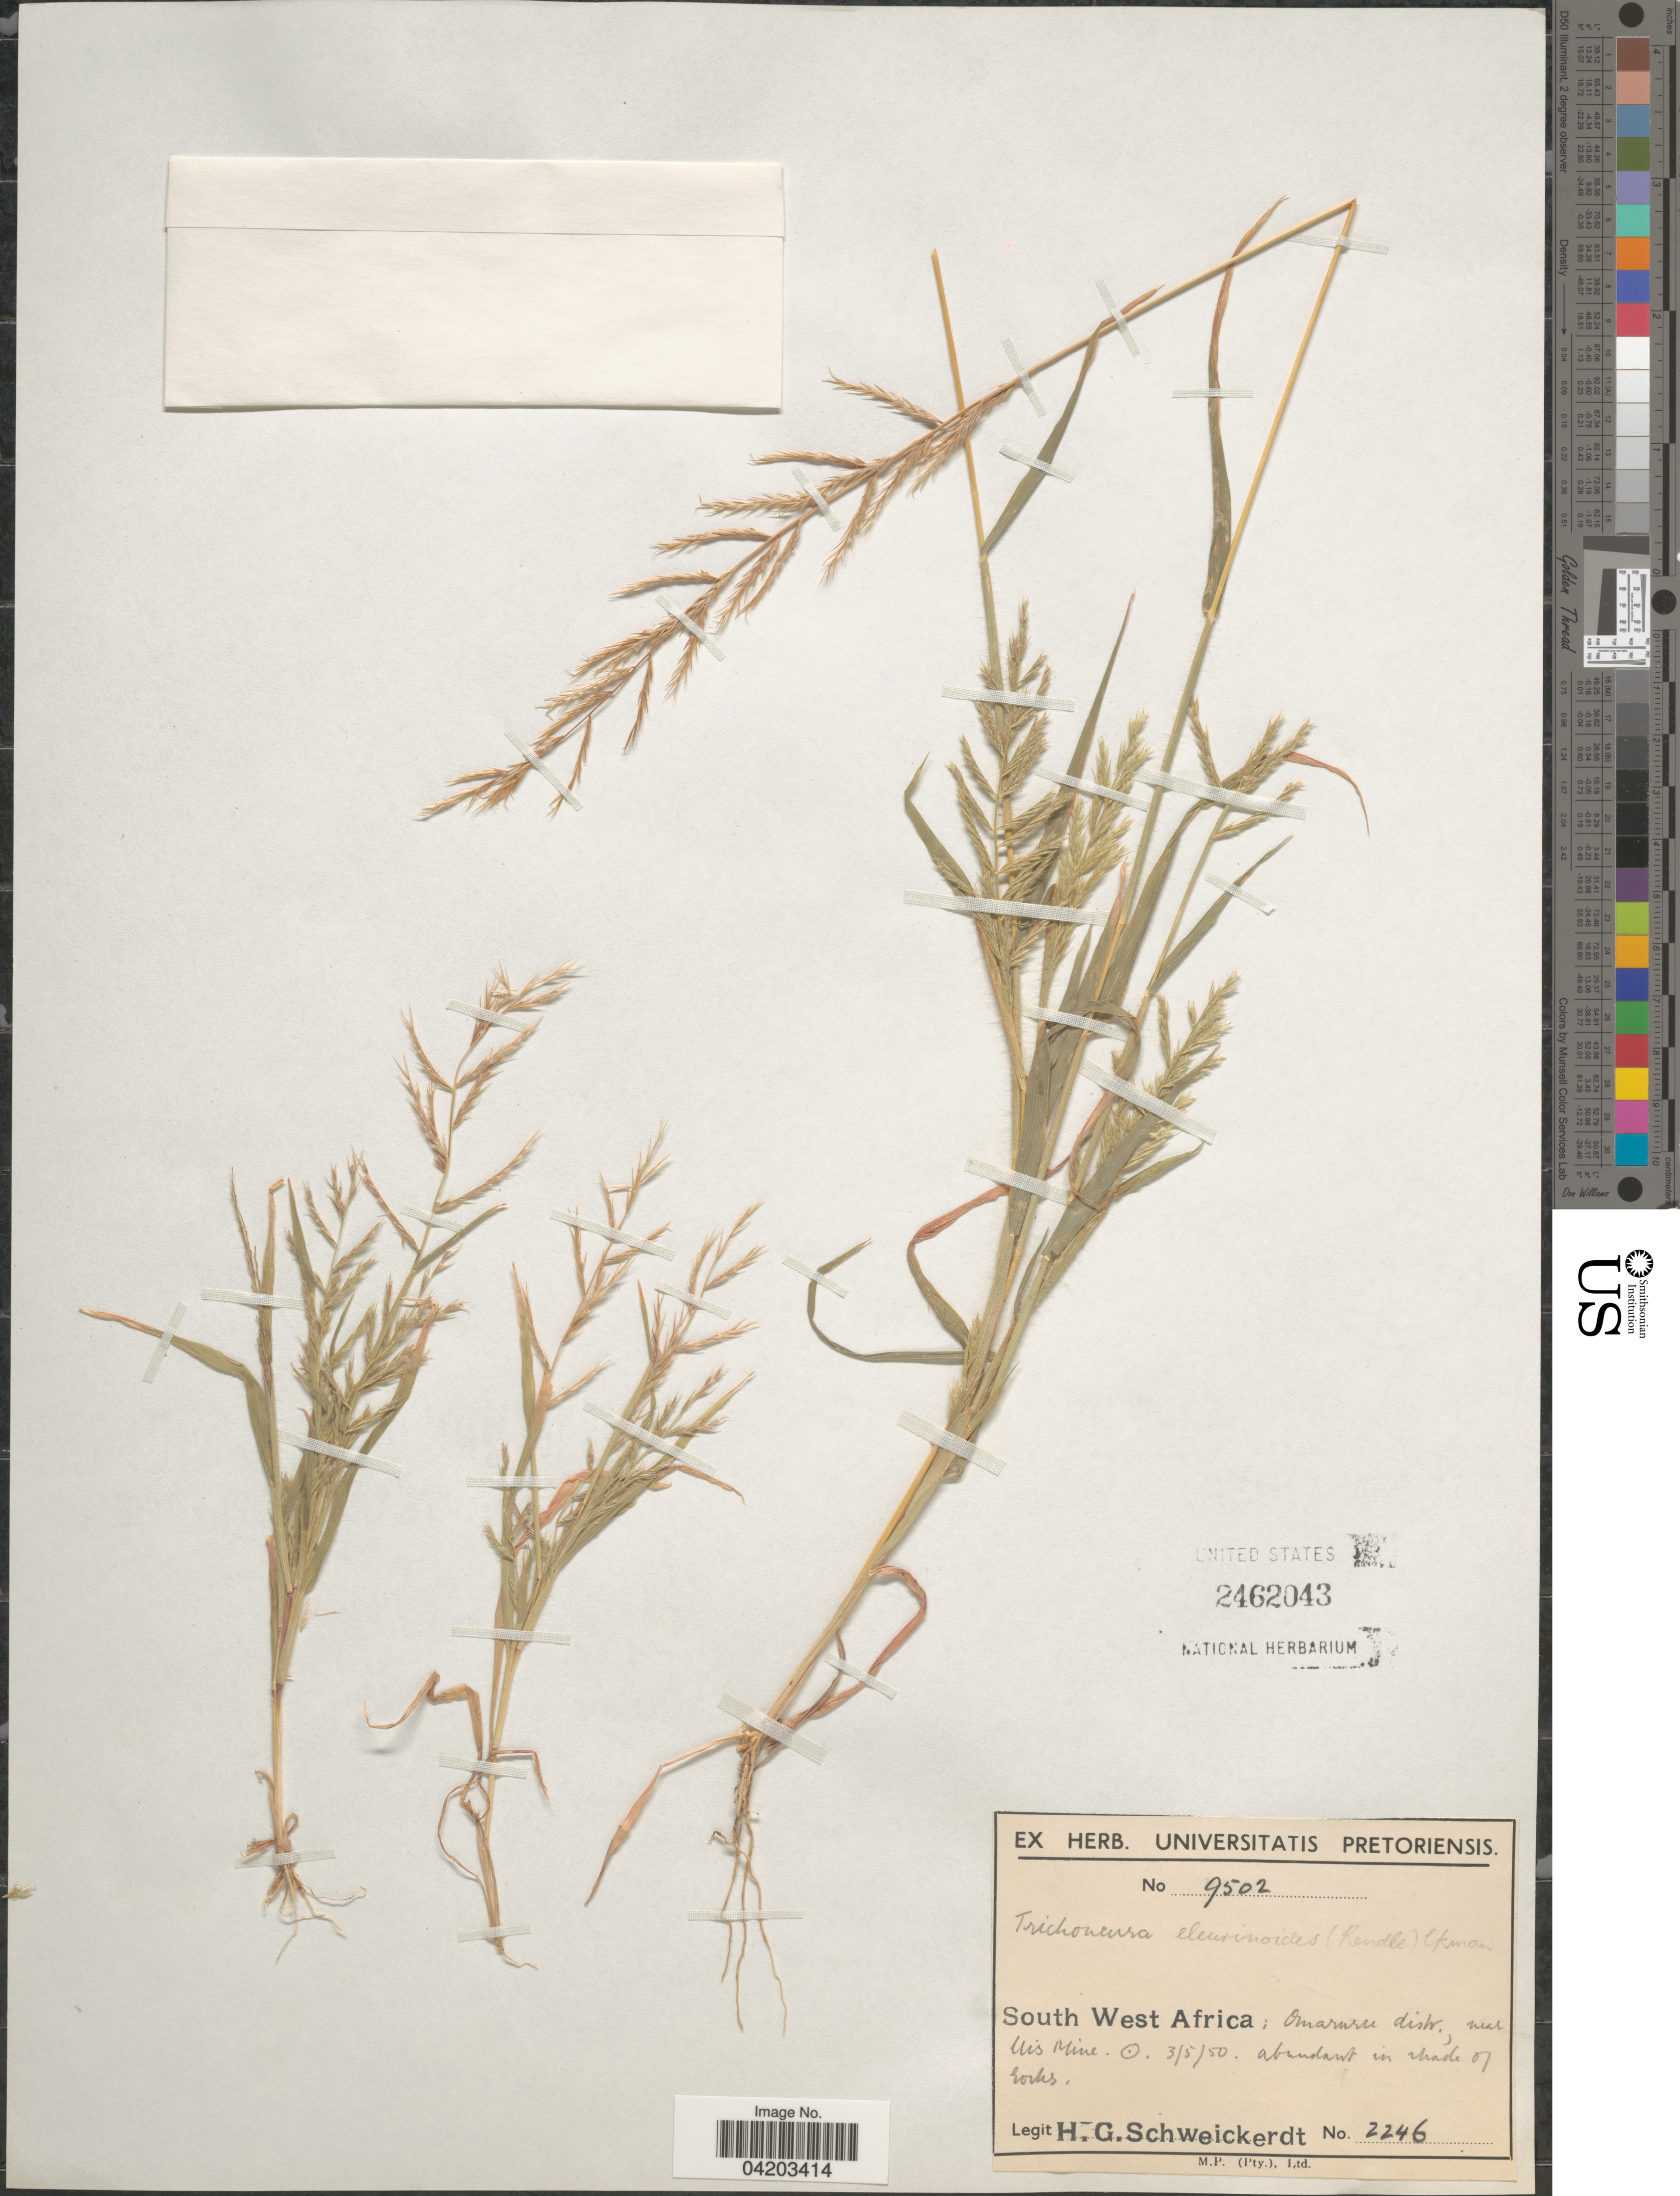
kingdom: Plantae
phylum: Tracheophyta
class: Liliopsida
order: Poales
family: Poaceae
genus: Trichoneura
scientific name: Trichoneura eleusinoides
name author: (Rendle) Ekman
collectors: H. Schweickerdt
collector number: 2246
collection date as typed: Transcribed d/m/y: 3/5/50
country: Namibia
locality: South West Africa: Omaruru distr., near Uis Mine.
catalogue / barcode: US 2462043